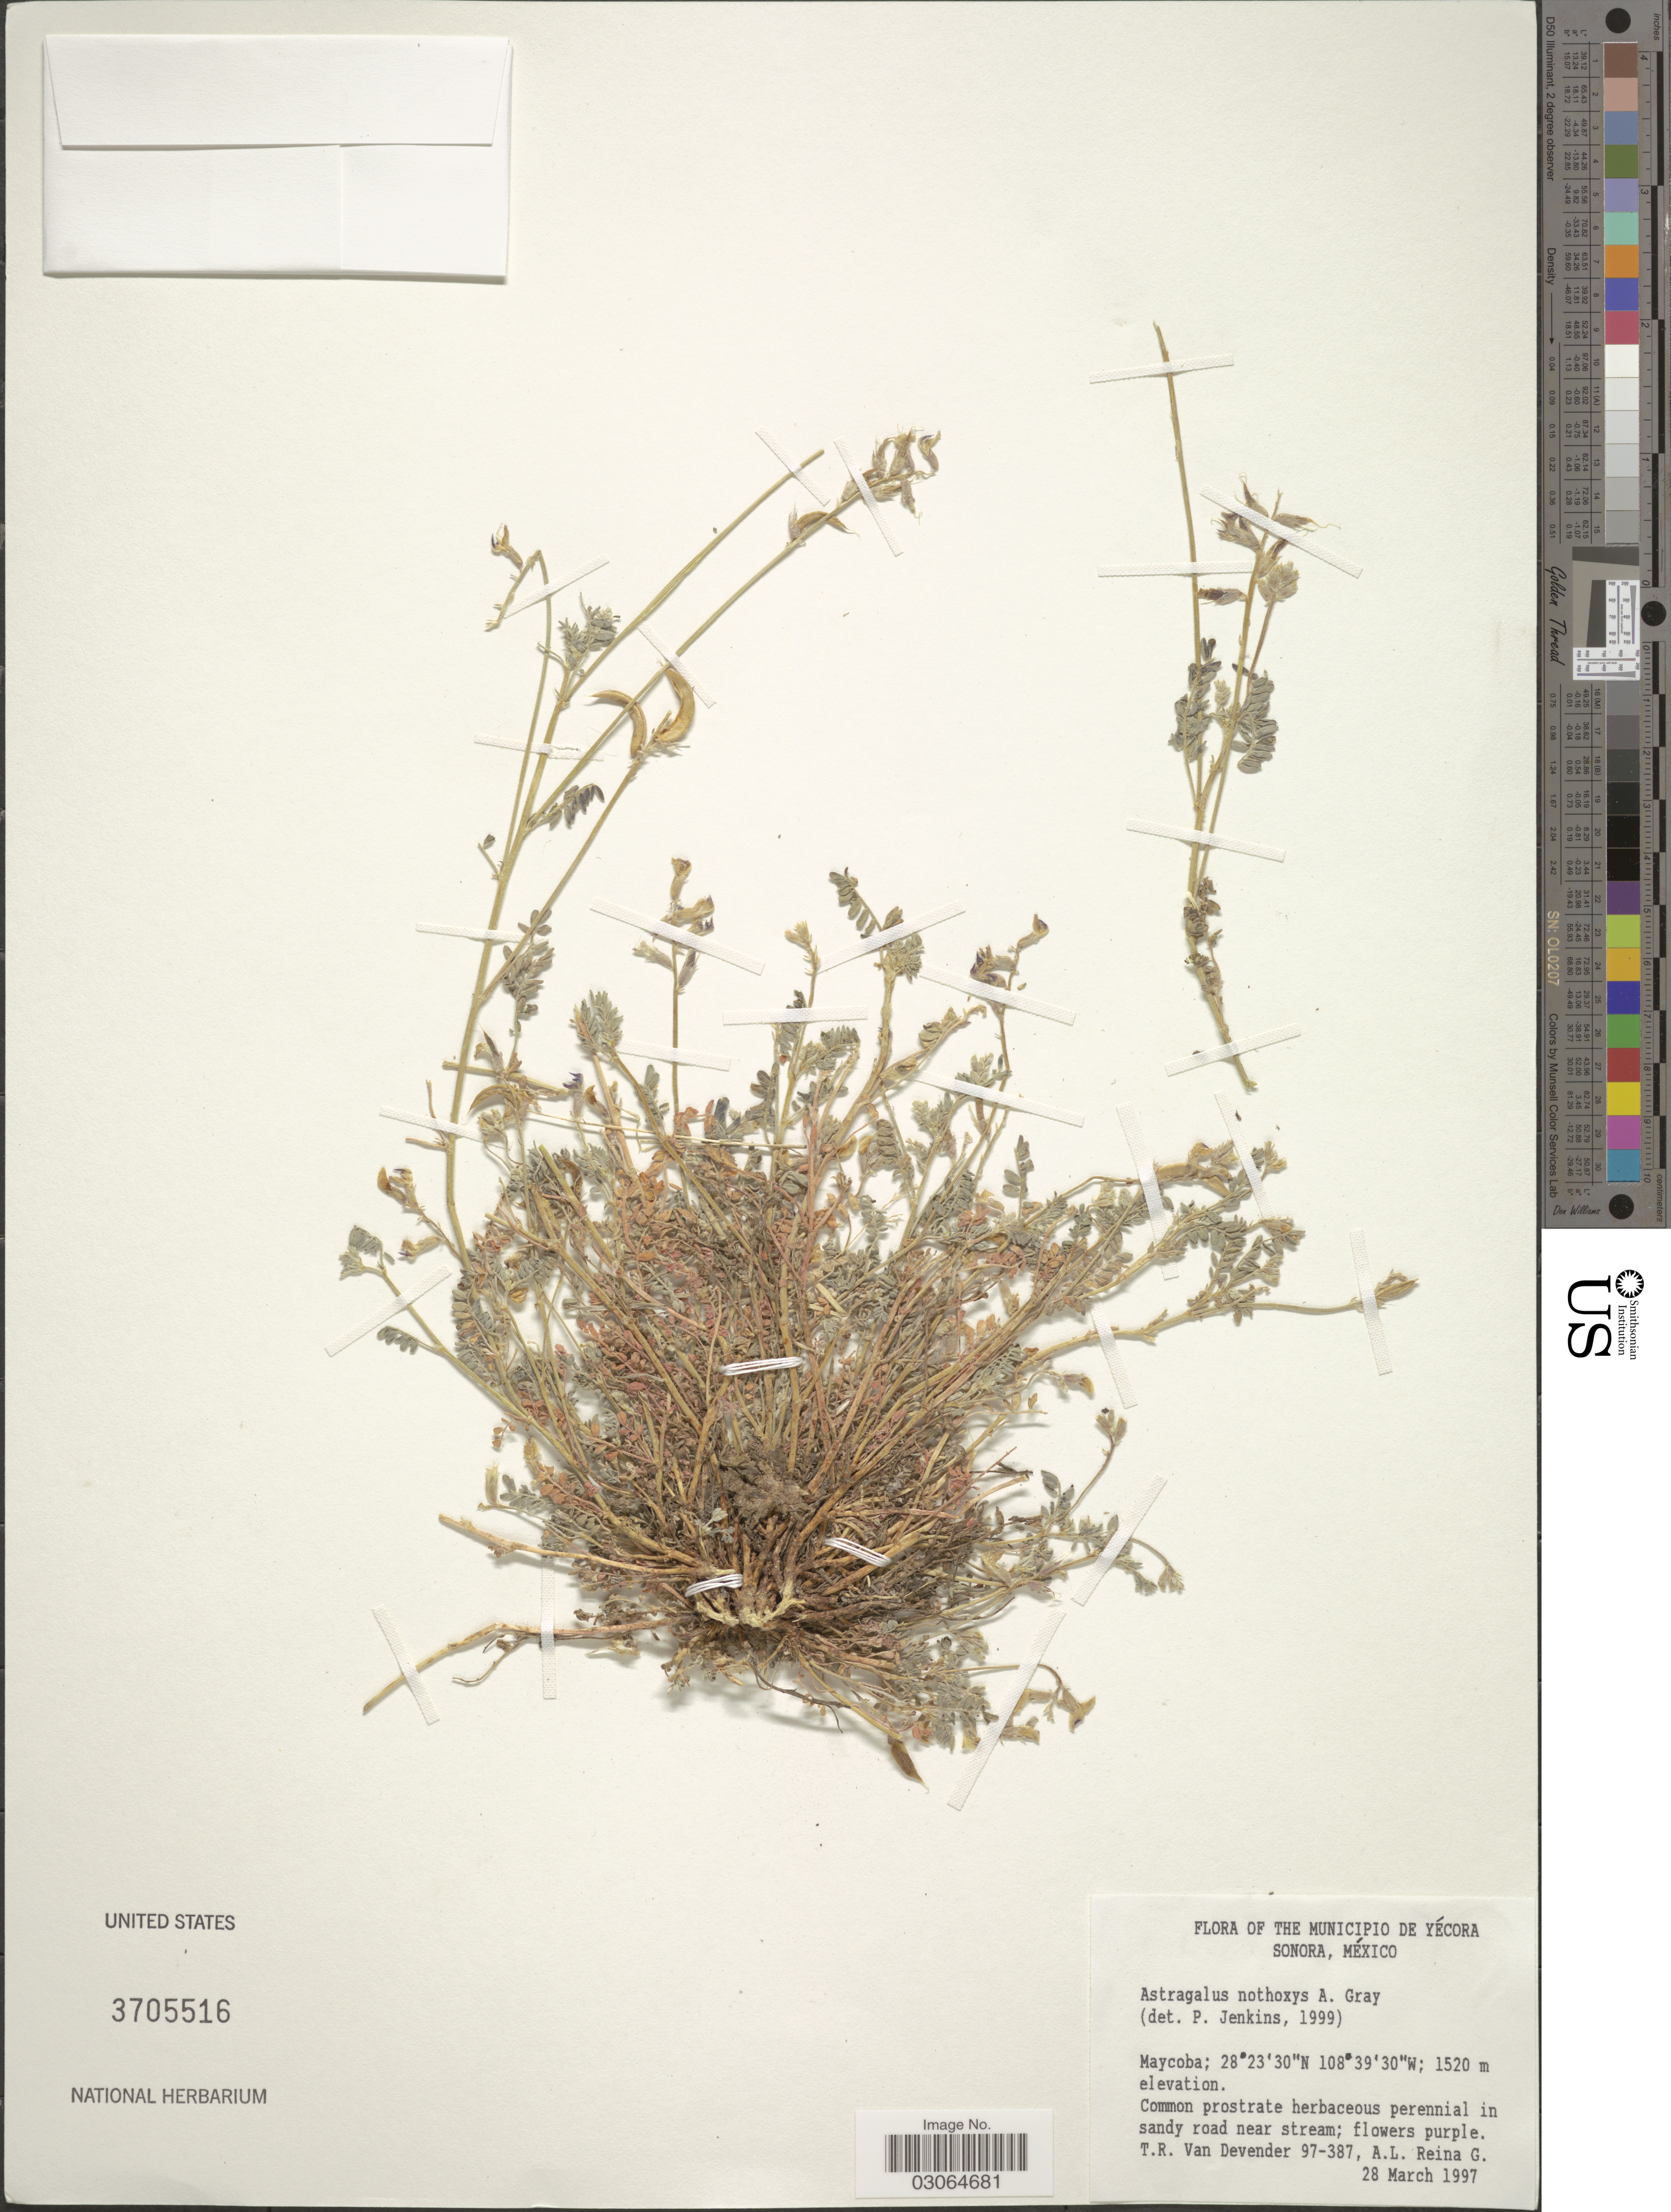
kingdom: Plantae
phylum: Tracheophyta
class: Magnoliopsida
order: Fabales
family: Fabaceae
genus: Astragalus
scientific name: Astragalus nothoxys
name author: A. Gray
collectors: T. R. Van Devender & A. L. Reina G.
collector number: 97-387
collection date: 1997-03-28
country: Mexico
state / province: Sonora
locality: Municipio de Yécora. Maycoba.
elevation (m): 1520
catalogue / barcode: US 3705516